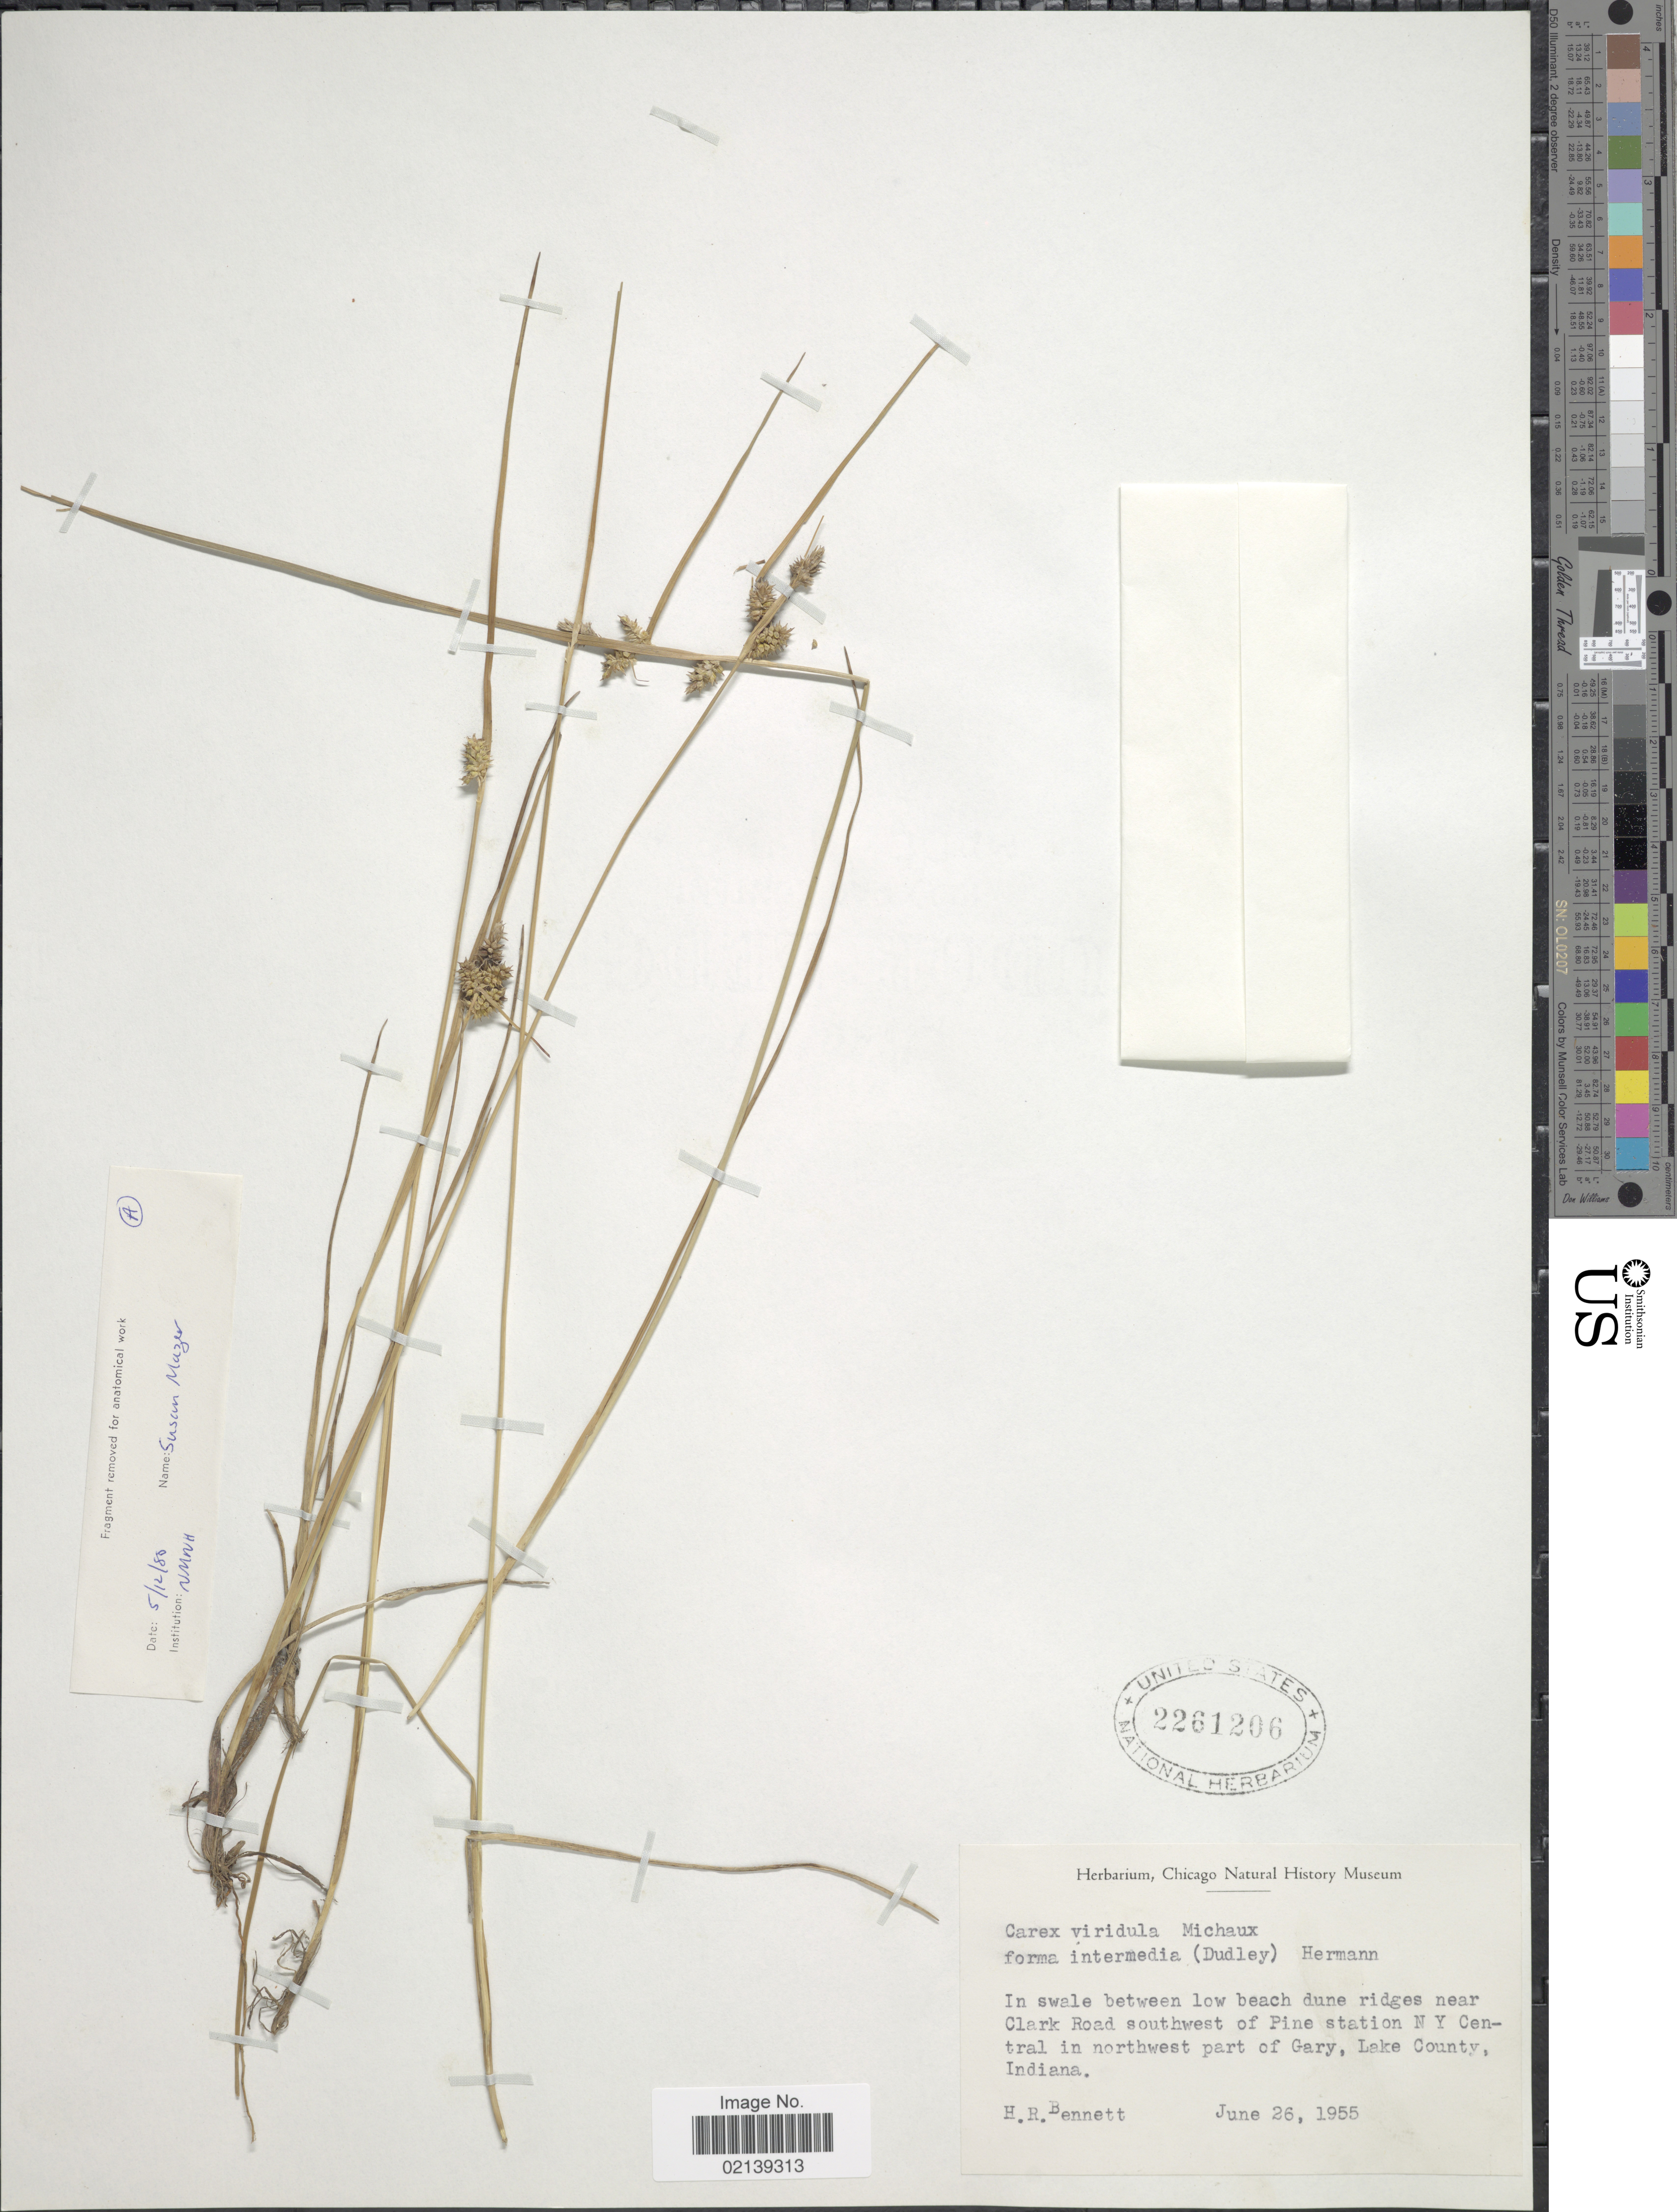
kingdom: Plantae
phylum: Tracheophyta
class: Liliopsida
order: Poales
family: Cyperaceae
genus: Carex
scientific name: Carex oederi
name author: Retz.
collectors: H. R. Bennett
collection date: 1955-06-26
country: United States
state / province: Indiana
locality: In swale between low beach dune ridges near Clark Road southwest of Pine station NY Central in northwest part of Gary, Lake County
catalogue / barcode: US 2261206